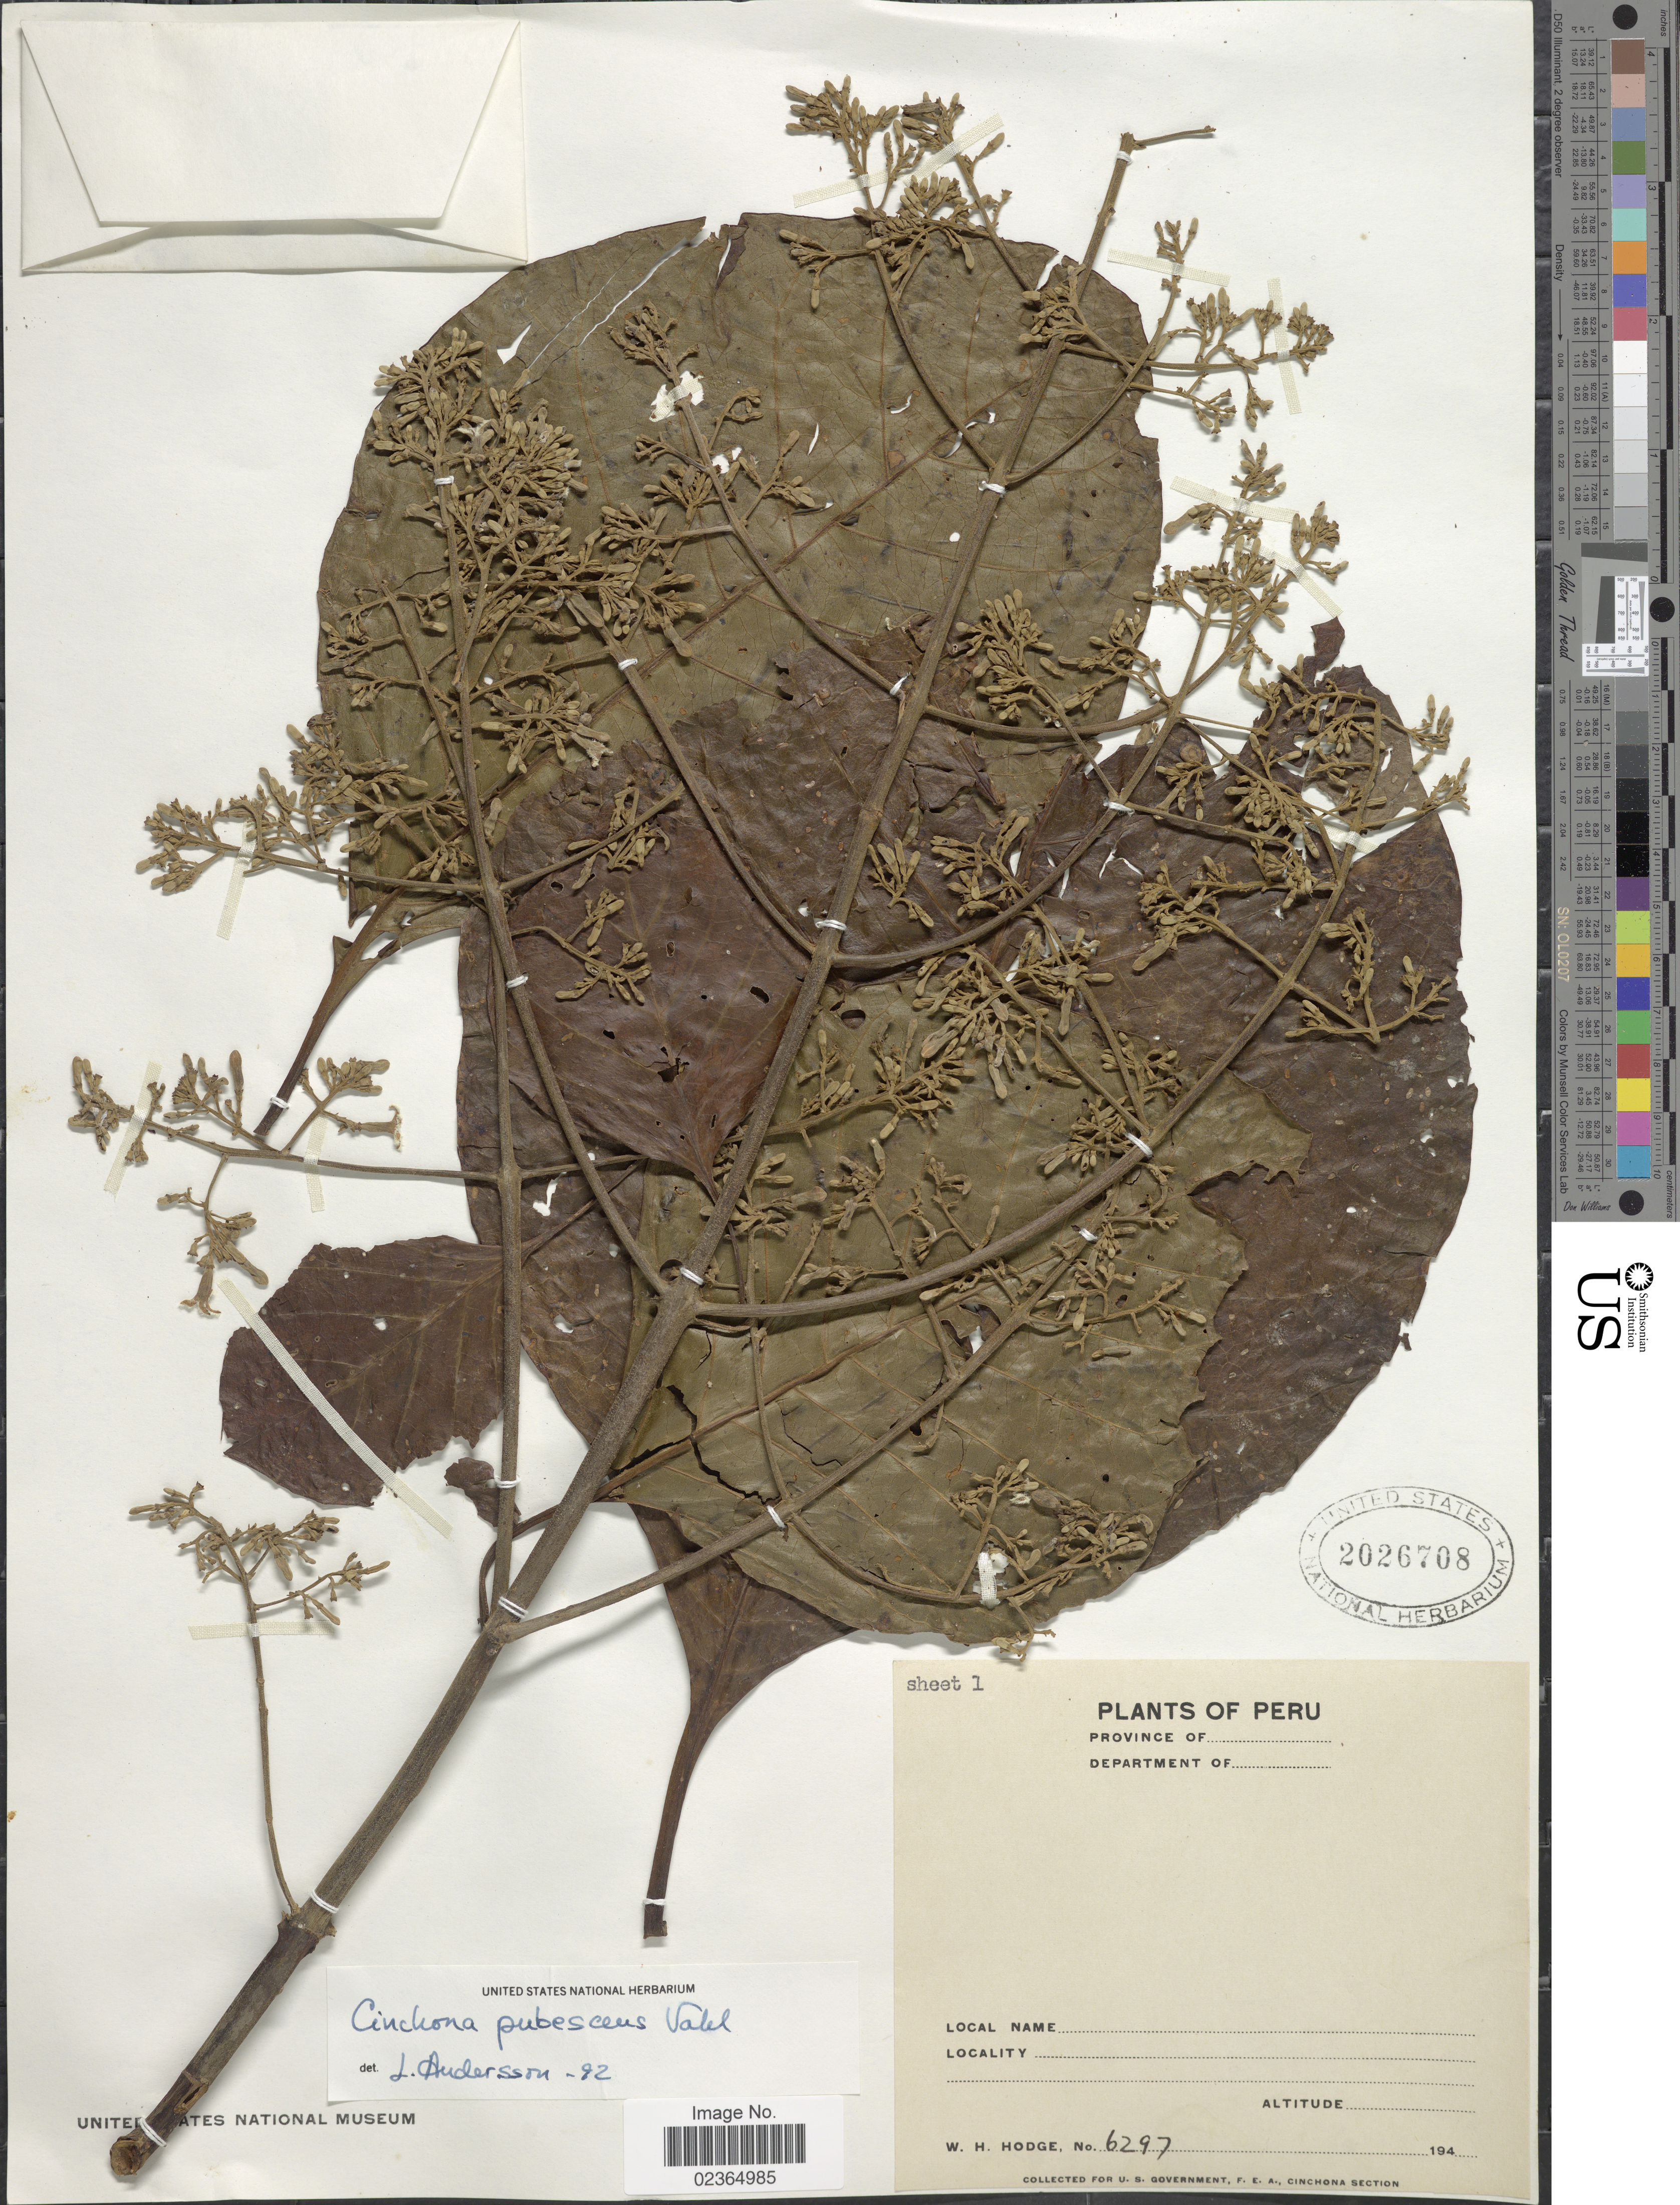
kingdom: Plantae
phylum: Tracheophyta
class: Magnoliopsida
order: Gentianales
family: Rubiaceae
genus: Cinchona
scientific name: Cinchona pubescens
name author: Vahl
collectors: W. Hodge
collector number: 6297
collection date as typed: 194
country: Peru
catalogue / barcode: US 2026708